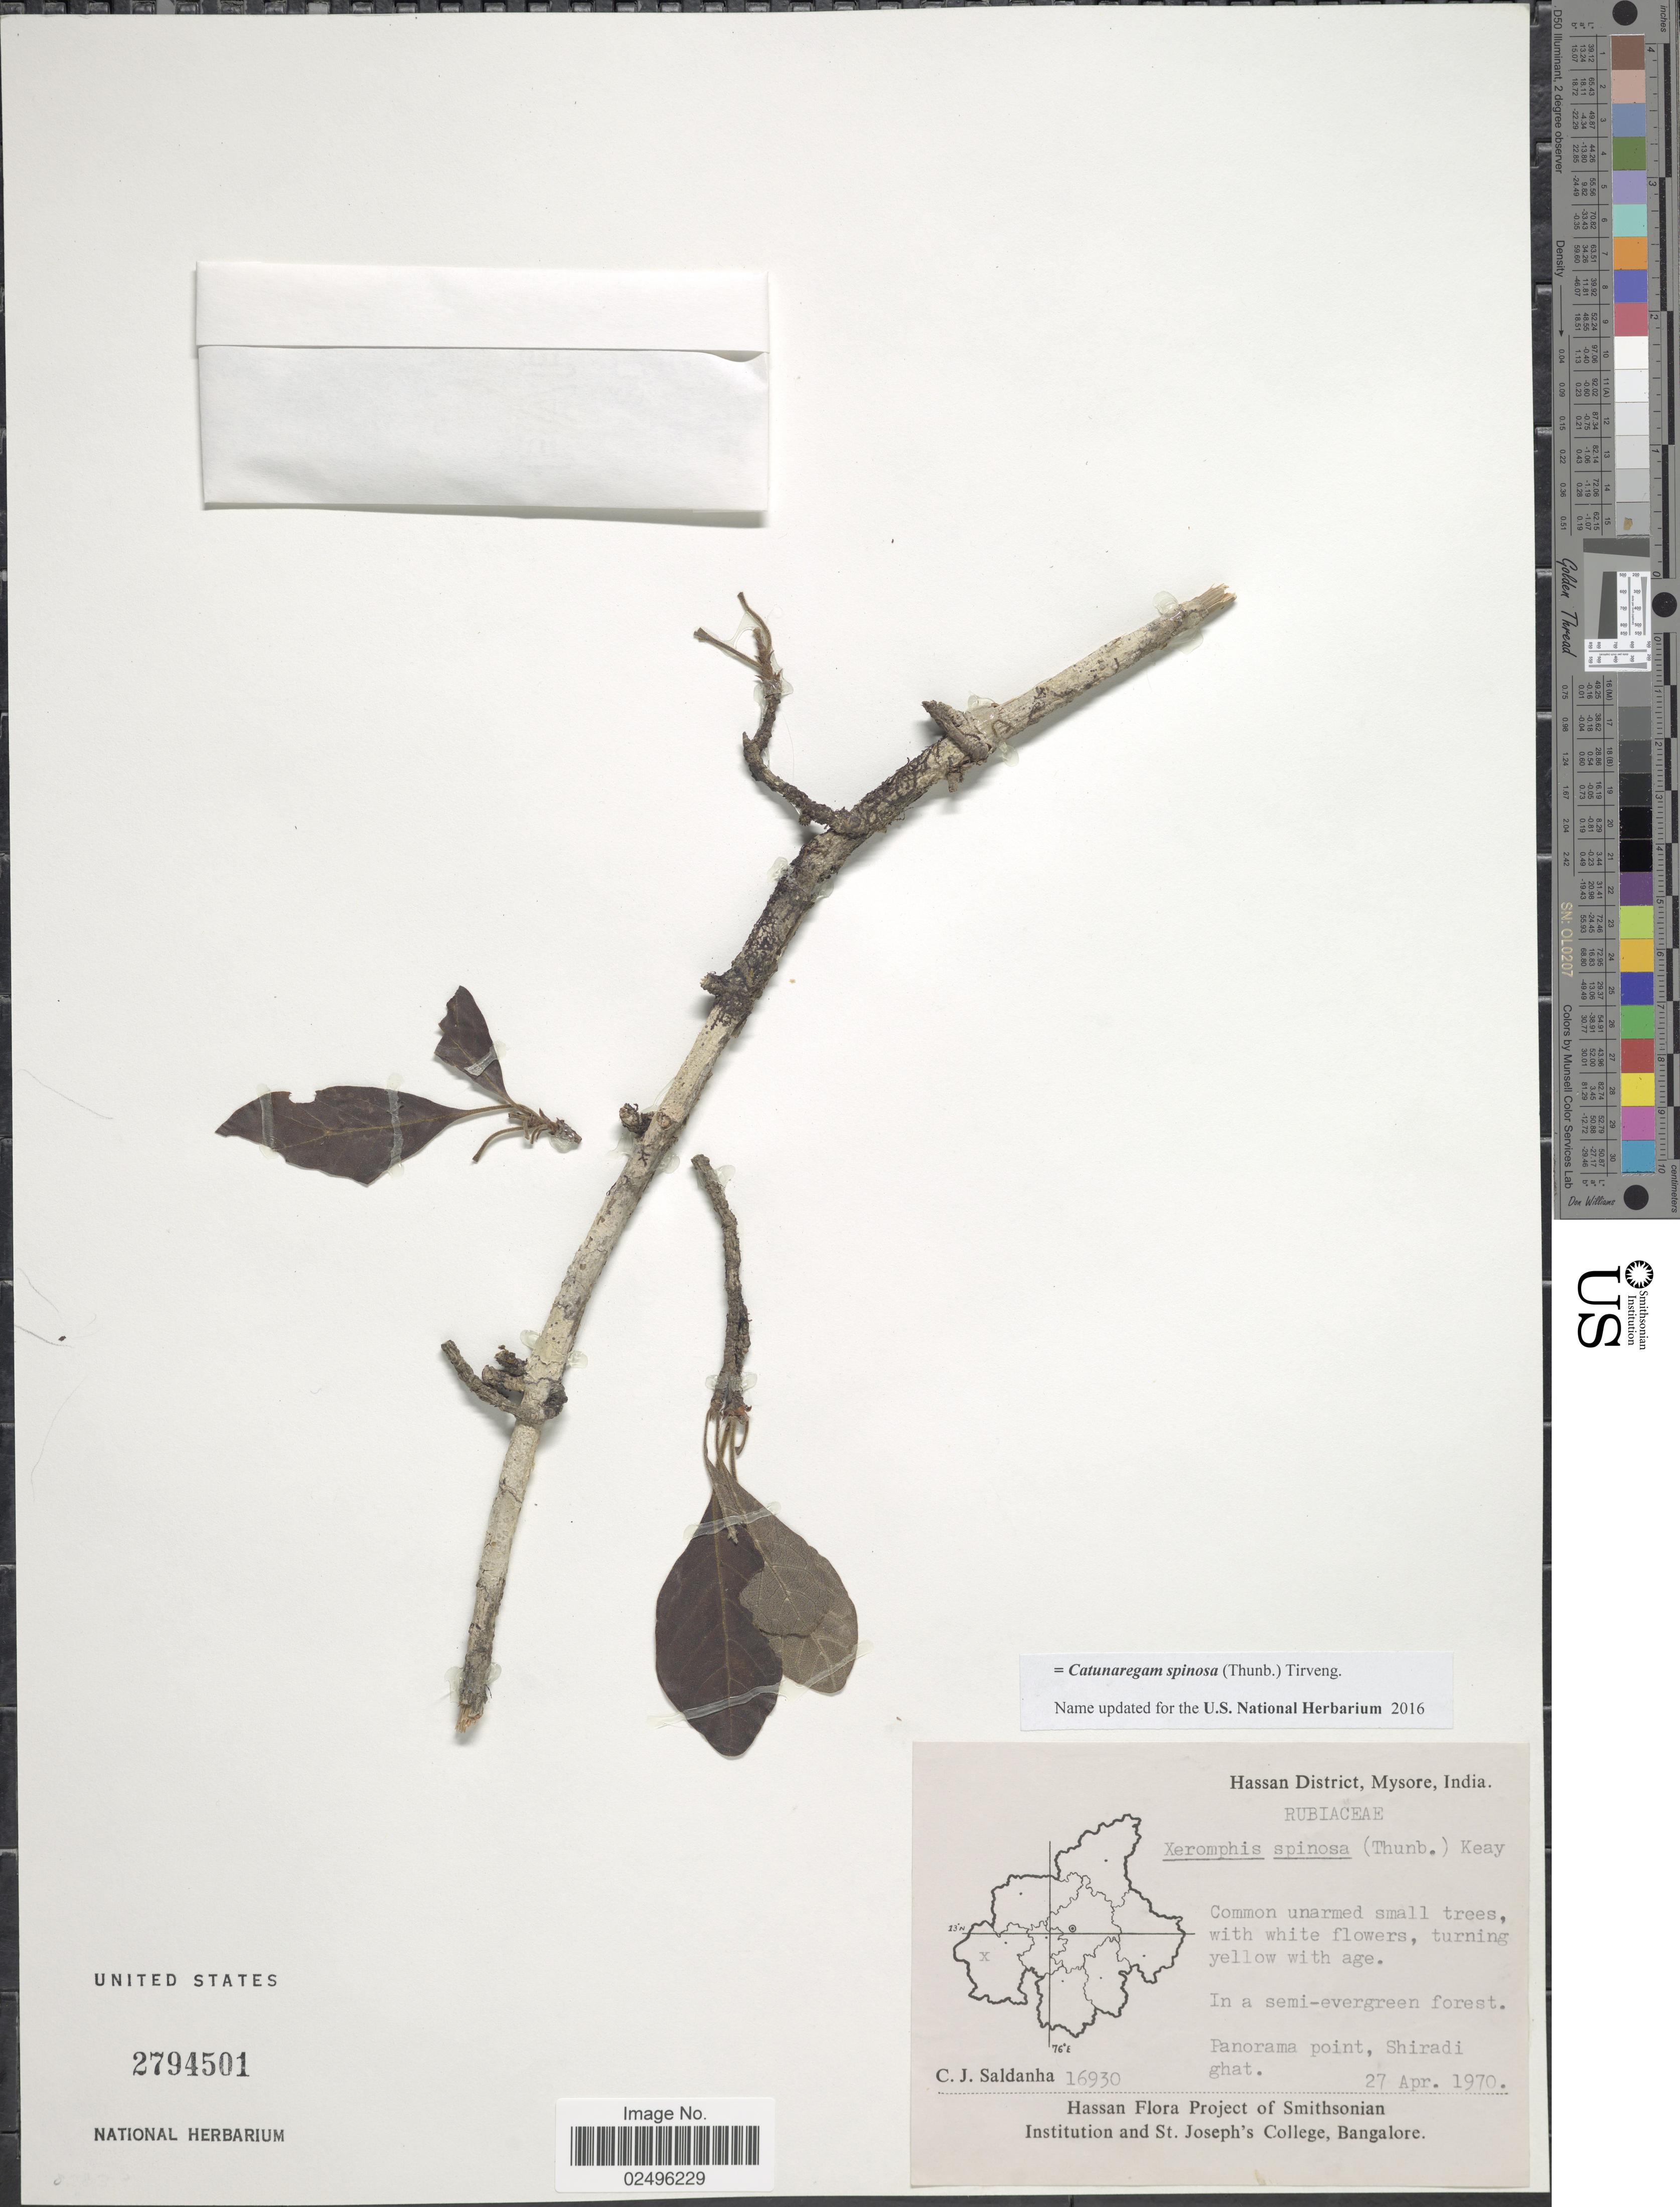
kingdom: Plantae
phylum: Tracheophyta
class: Magnoliopsida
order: Gentianales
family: Rubiaceae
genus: Catunaregam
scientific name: Catunaregam spinosa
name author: (Thunb.) Tirveng.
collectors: C. J. Saldanha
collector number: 16930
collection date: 1970-04-27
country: India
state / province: Karnataka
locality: Hassan District, Mysore. Panorama point, Shiradi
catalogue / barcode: US 2794501